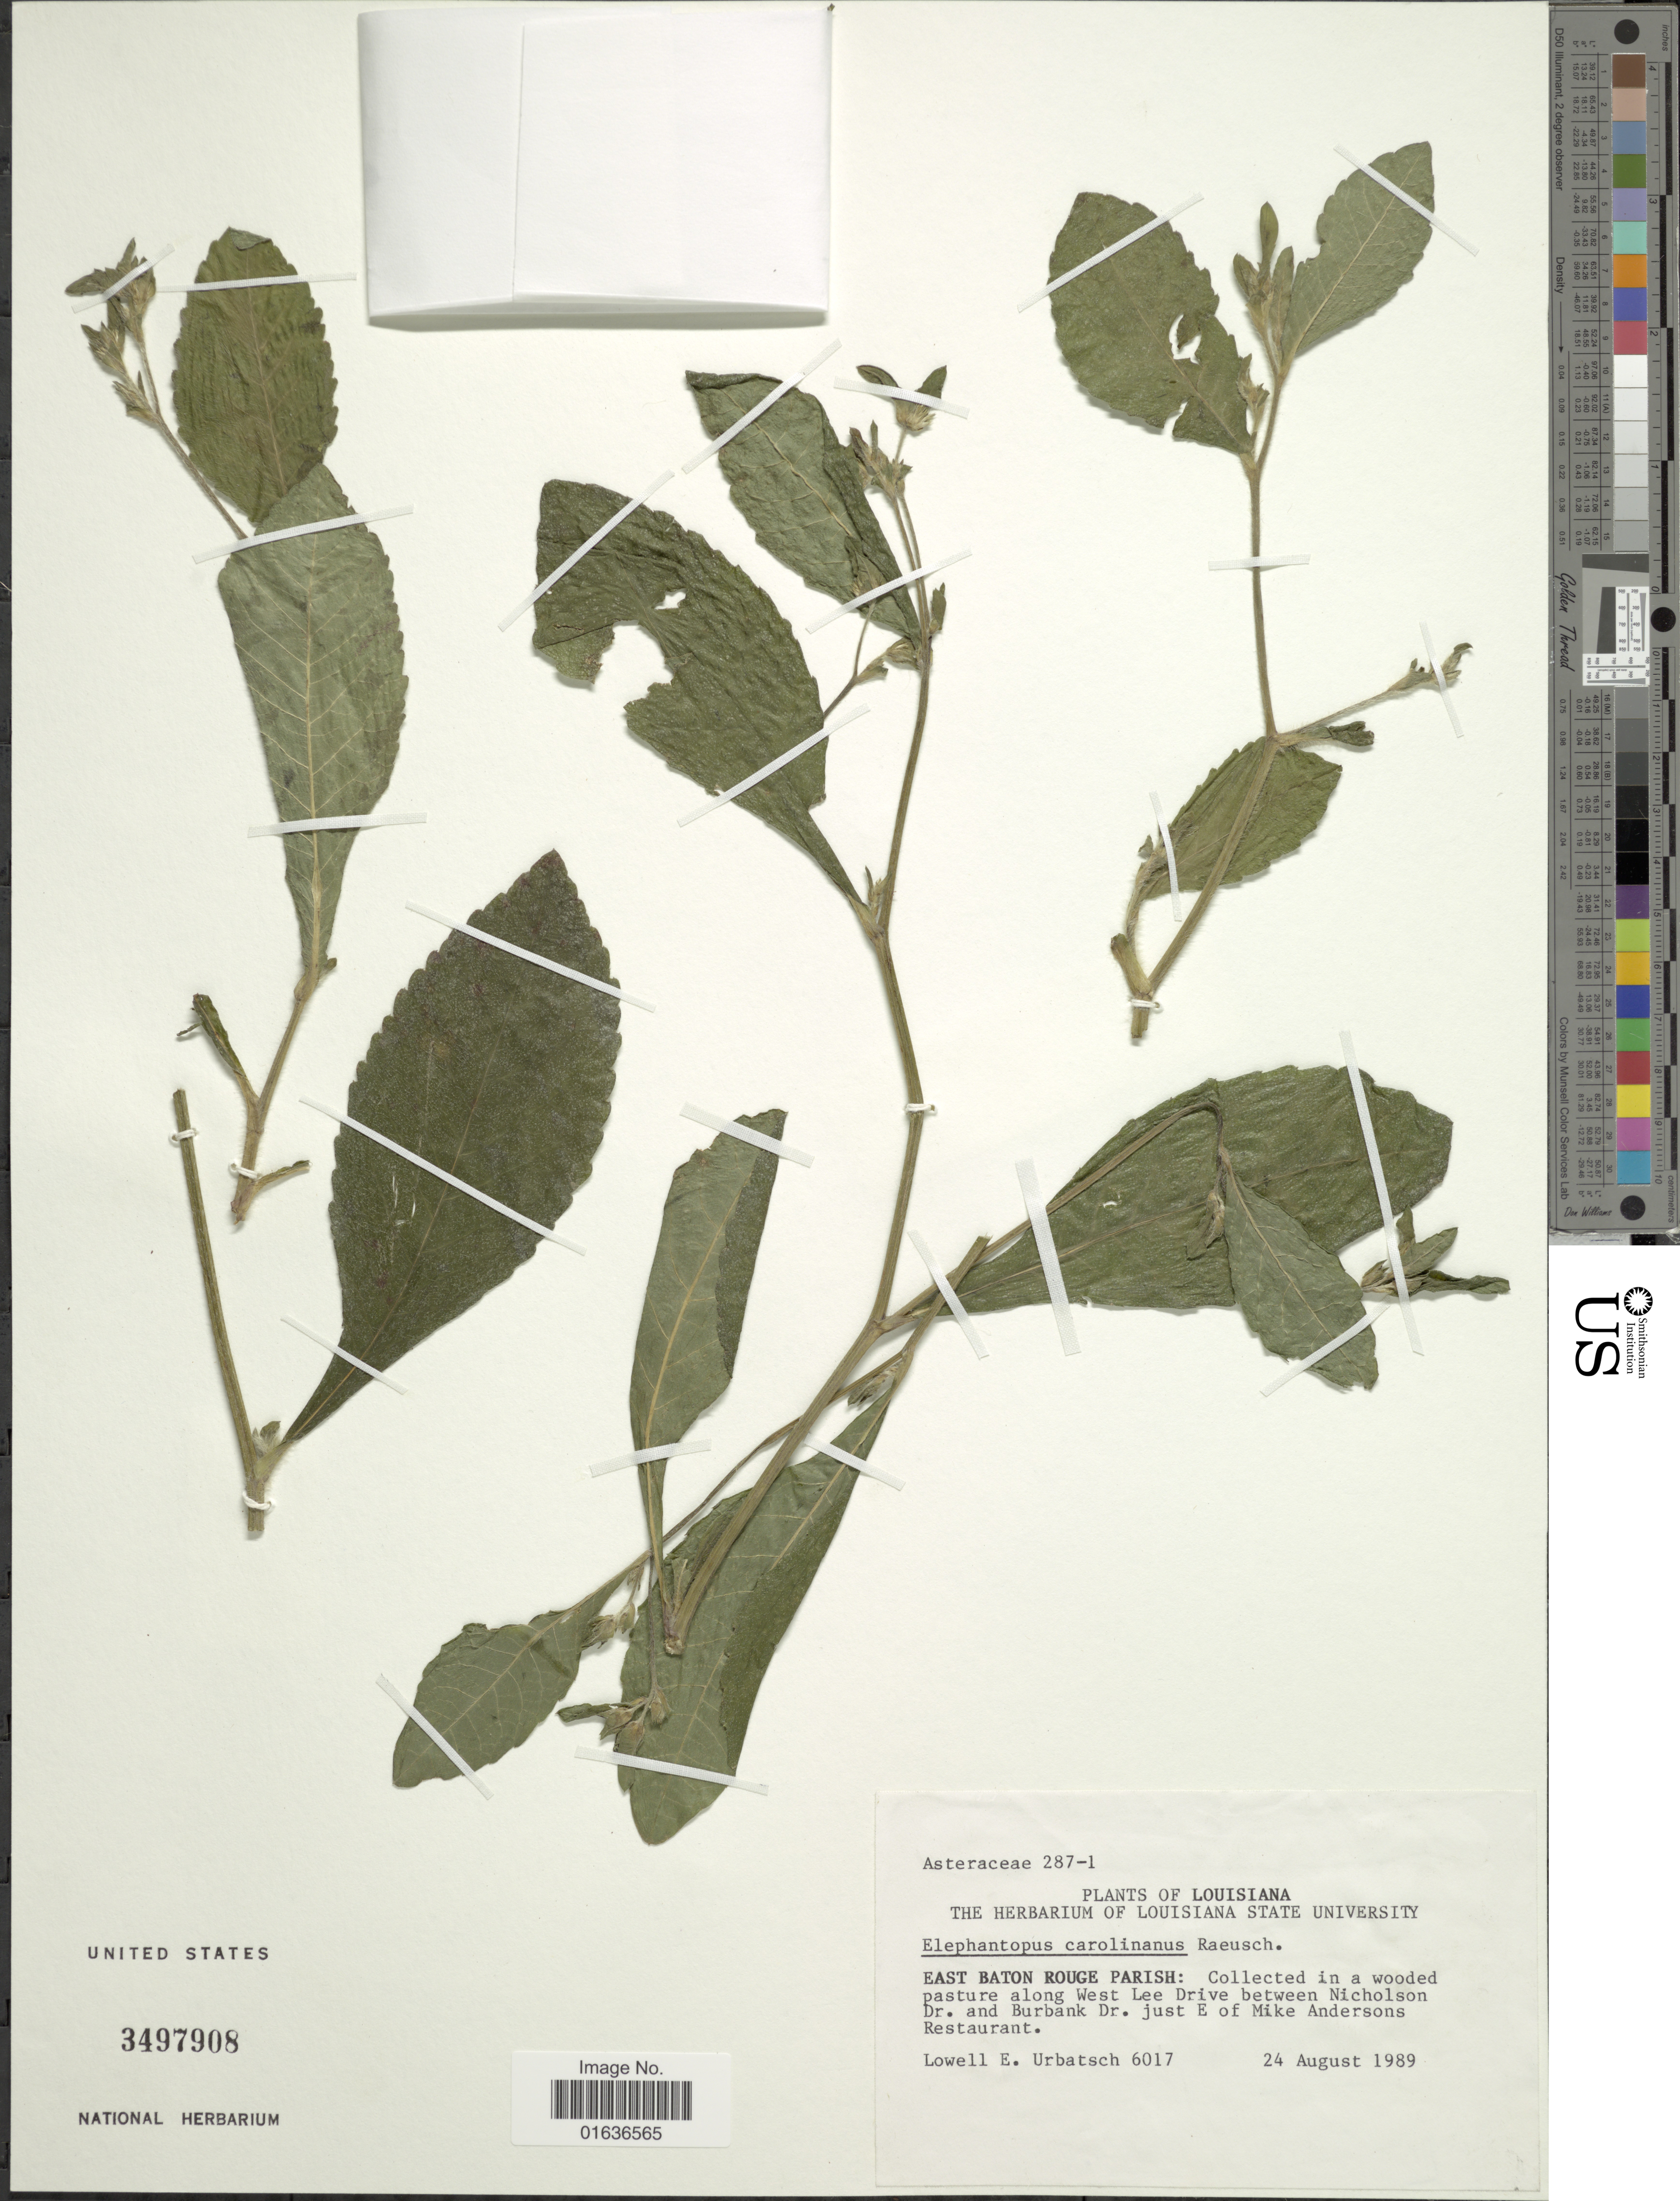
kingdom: Plantae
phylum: Tracheophyta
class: Magnoliopsida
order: Asterales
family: Asteraceae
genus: Elephantopus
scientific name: Elephantopus carolinianus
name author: Raeusch.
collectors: L. Urbatsch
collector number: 6017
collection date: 1989-08-24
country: United States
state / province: Louisiana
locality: East Baton Rouge Parish: Collected in a wooded pasture along West Lee Drive between Nicholson Dr. and Burbank Dr. just E of Mike Andersons Restaurant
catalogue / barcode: US 3497908